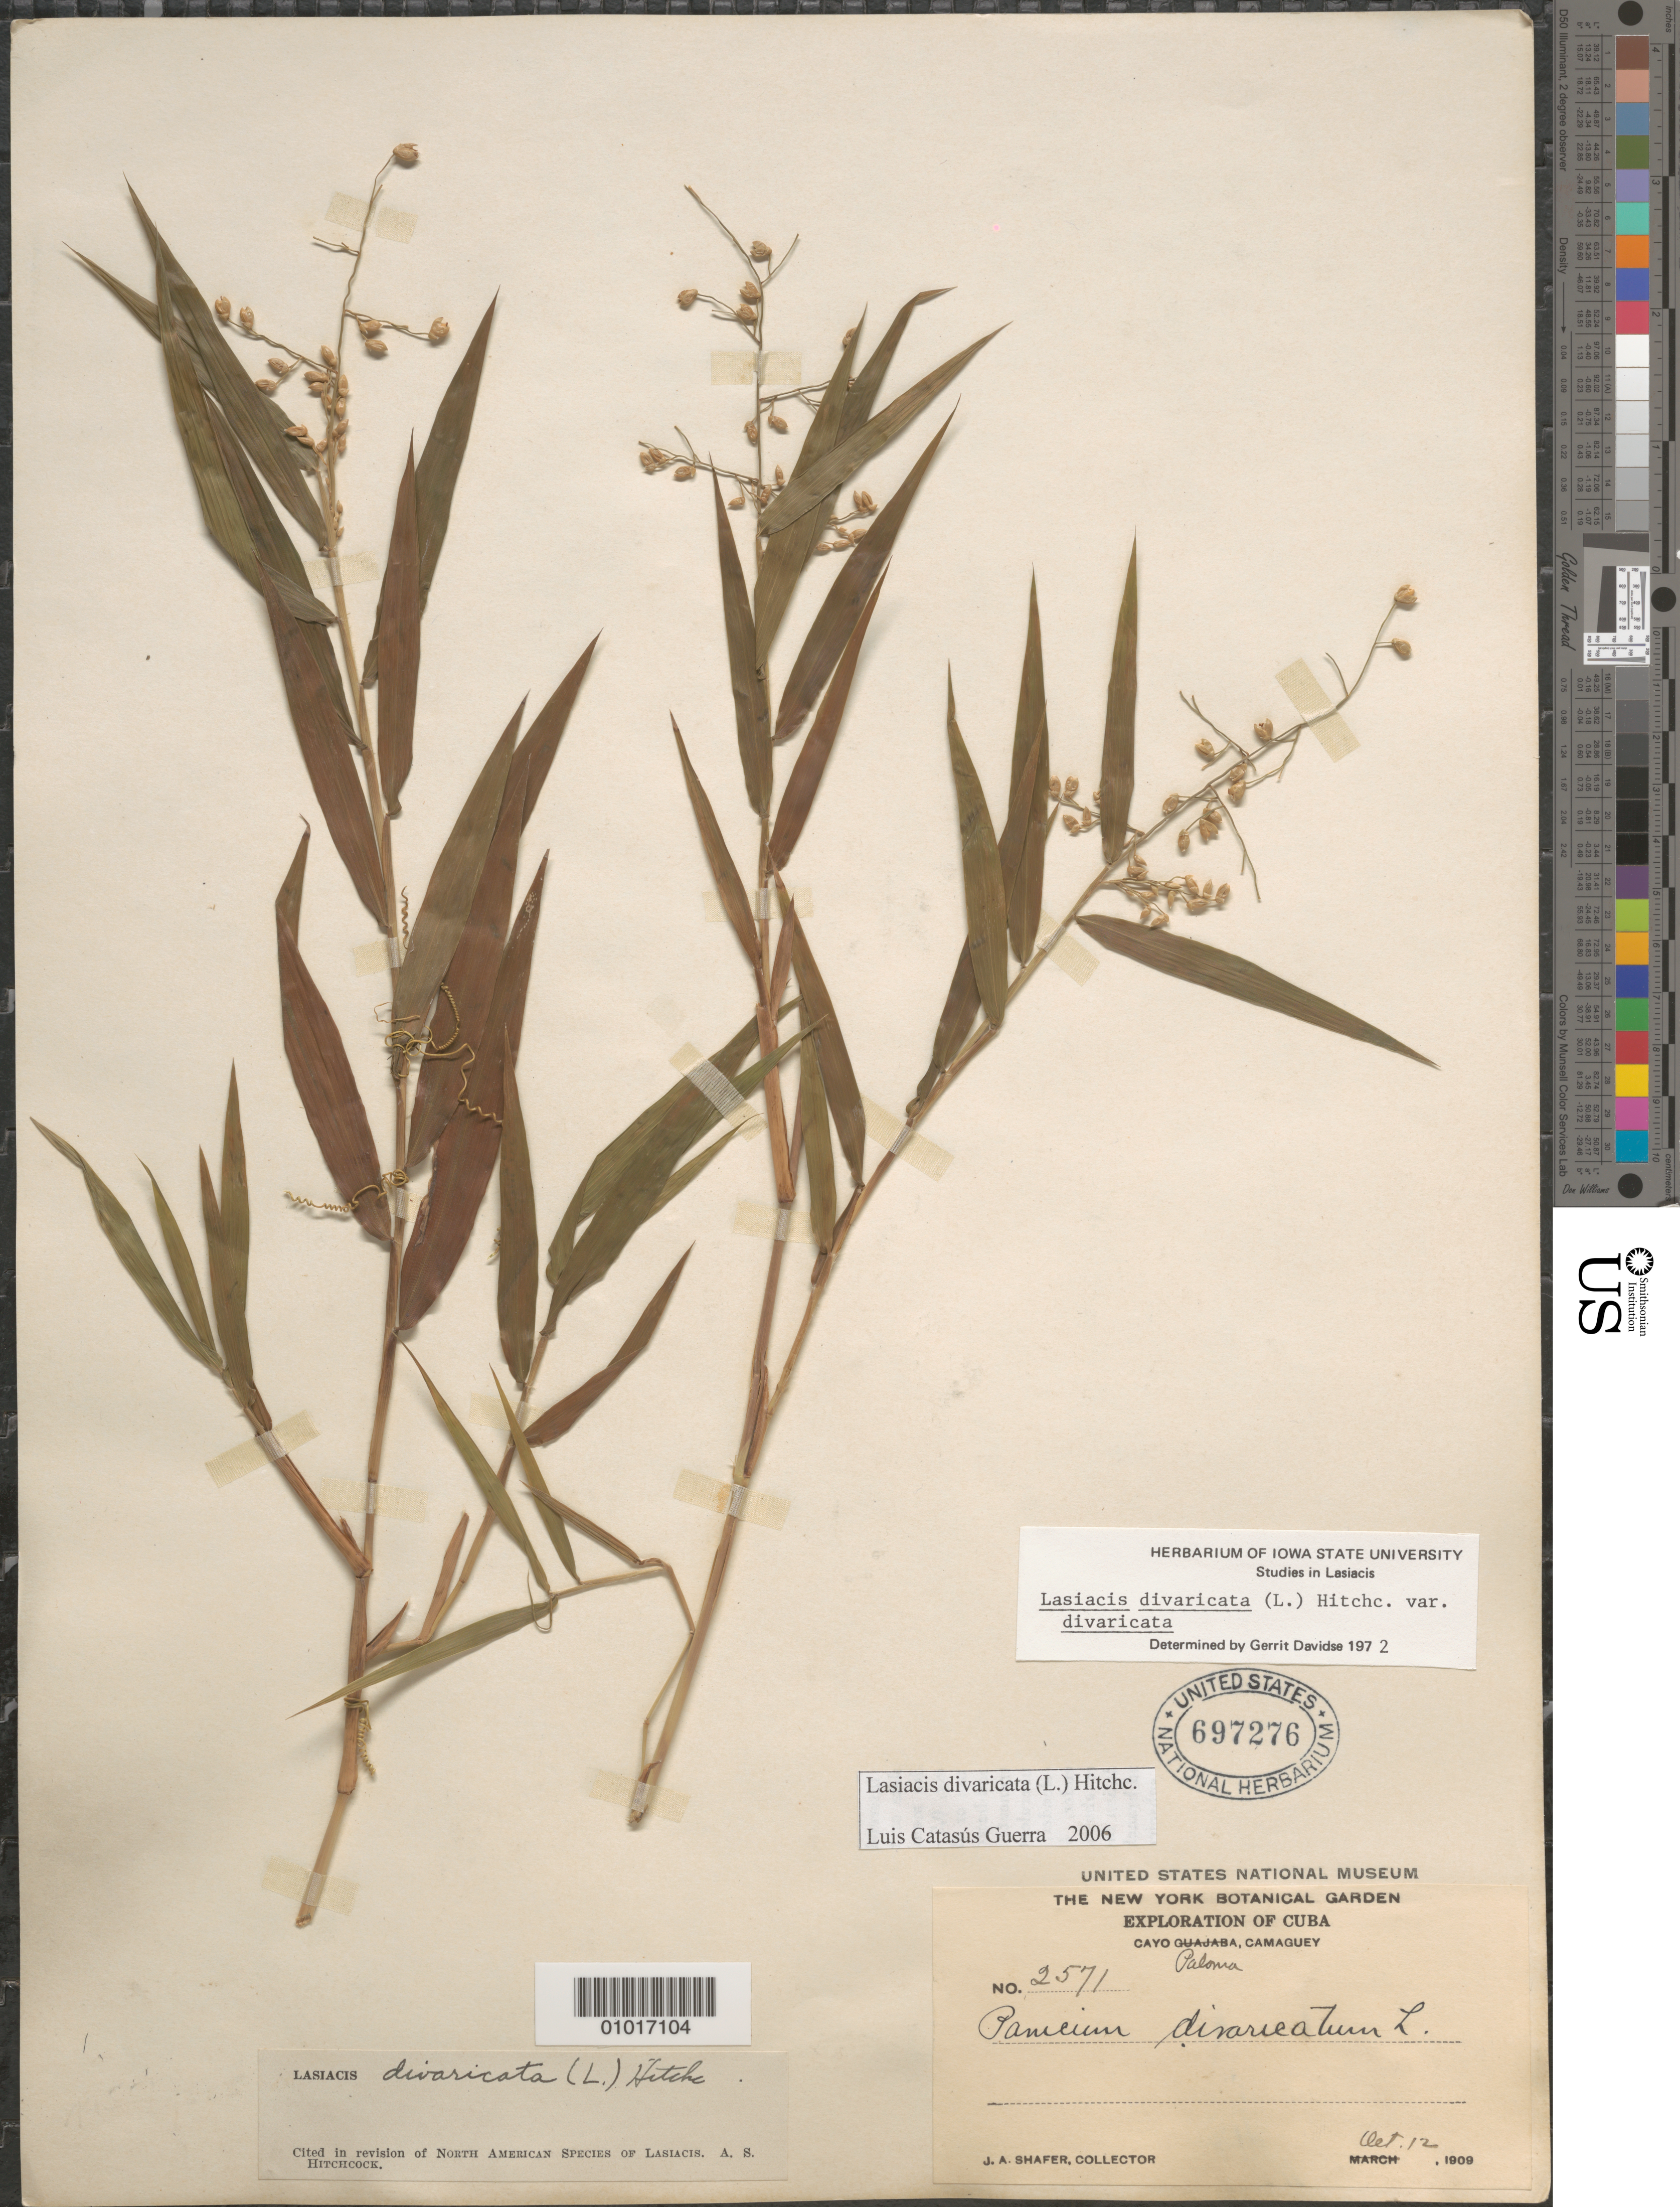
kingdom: Plantae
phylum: Tracheophyta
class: Liliopsida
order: Poales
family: Poaceae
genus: Lasiacis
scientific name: Lasiacis divaricata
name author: (L.) Hitchc.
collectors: J. A. Shafer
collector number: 2571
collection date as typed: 12 Oct 1909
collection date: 1909-10-12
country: Cuba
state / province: Camagüey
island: Cuba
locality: Cayo Palona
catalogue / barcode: US 697276